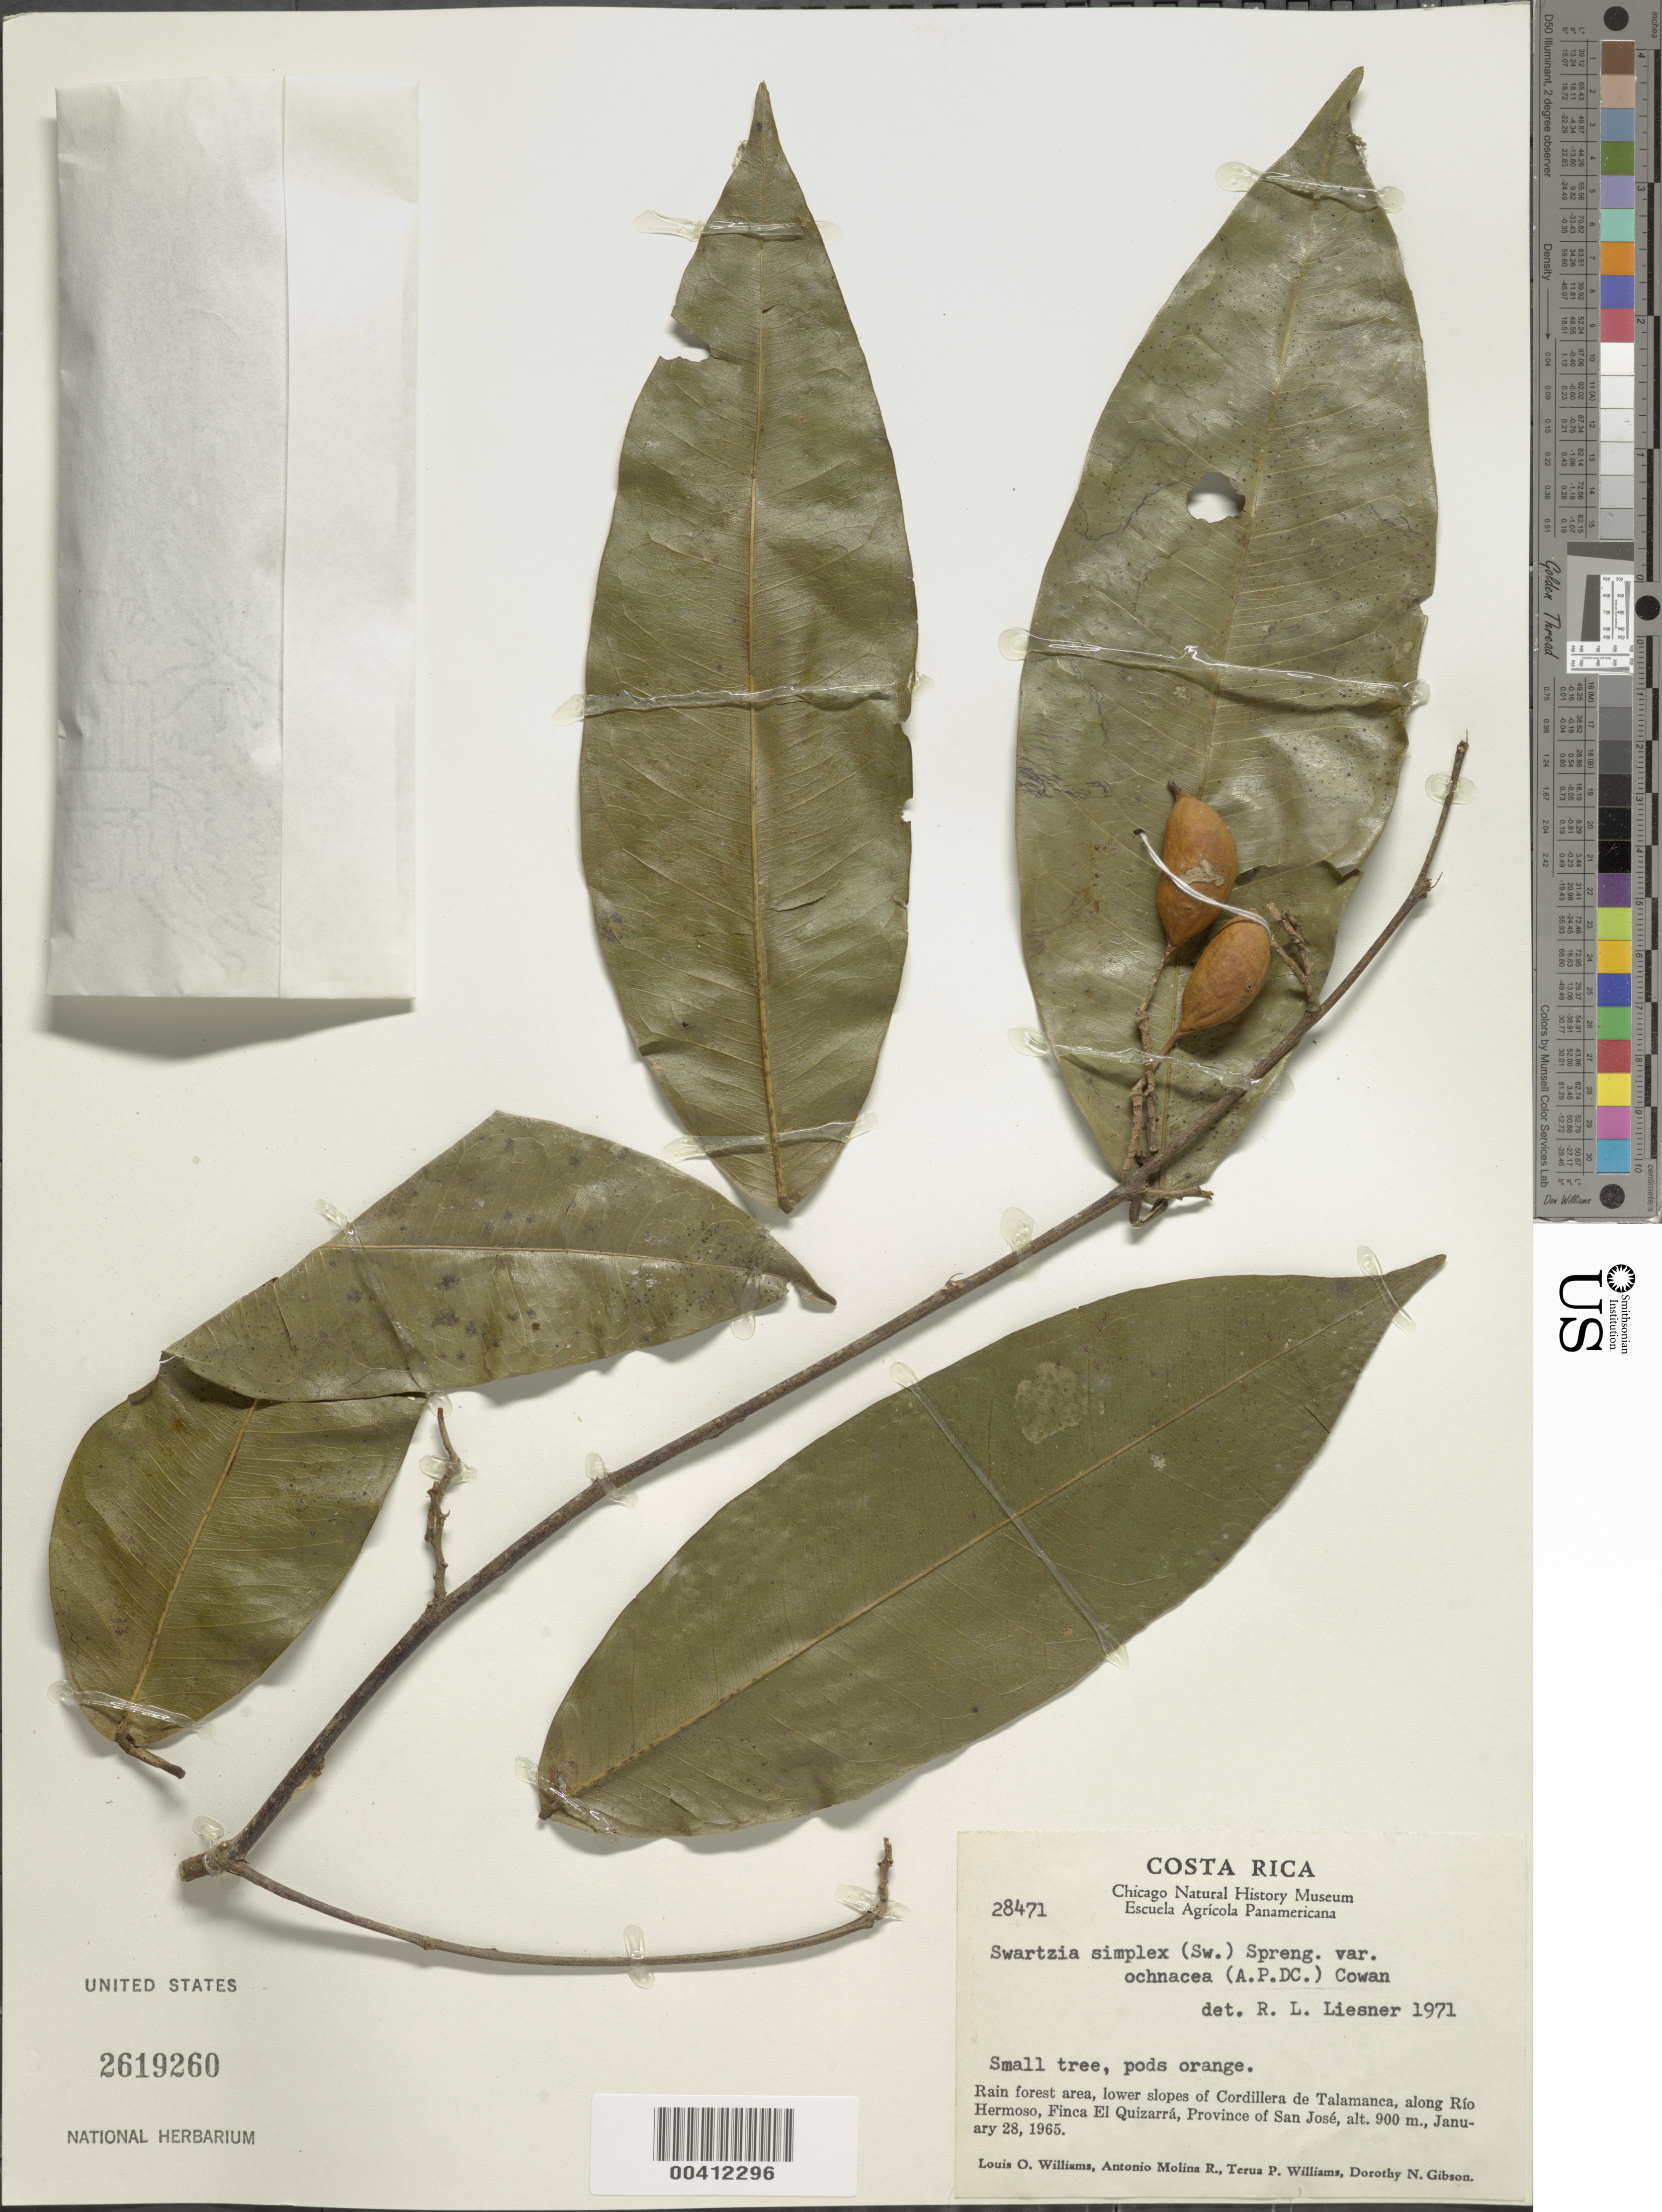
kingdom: Plantae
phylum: Tracheophyta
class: Magnoliopsida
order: Fabales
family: Fabaceae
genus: Swartzia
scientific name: Swartzia simplex var. ochnacea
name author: (DC.) R.S. Cowan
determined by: Liesner, R. L.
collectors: L. O. Williams, A. Molina R., T. P. Williams & D. N. Gibson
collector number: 28471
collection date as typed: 28 Jan 1965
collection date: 1965-01-28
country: Costa Rica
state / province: San José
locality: Cordillera de talamanca, along rio hermoso, finca el quizarra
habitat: Rain forest area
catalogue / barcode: US 2619260